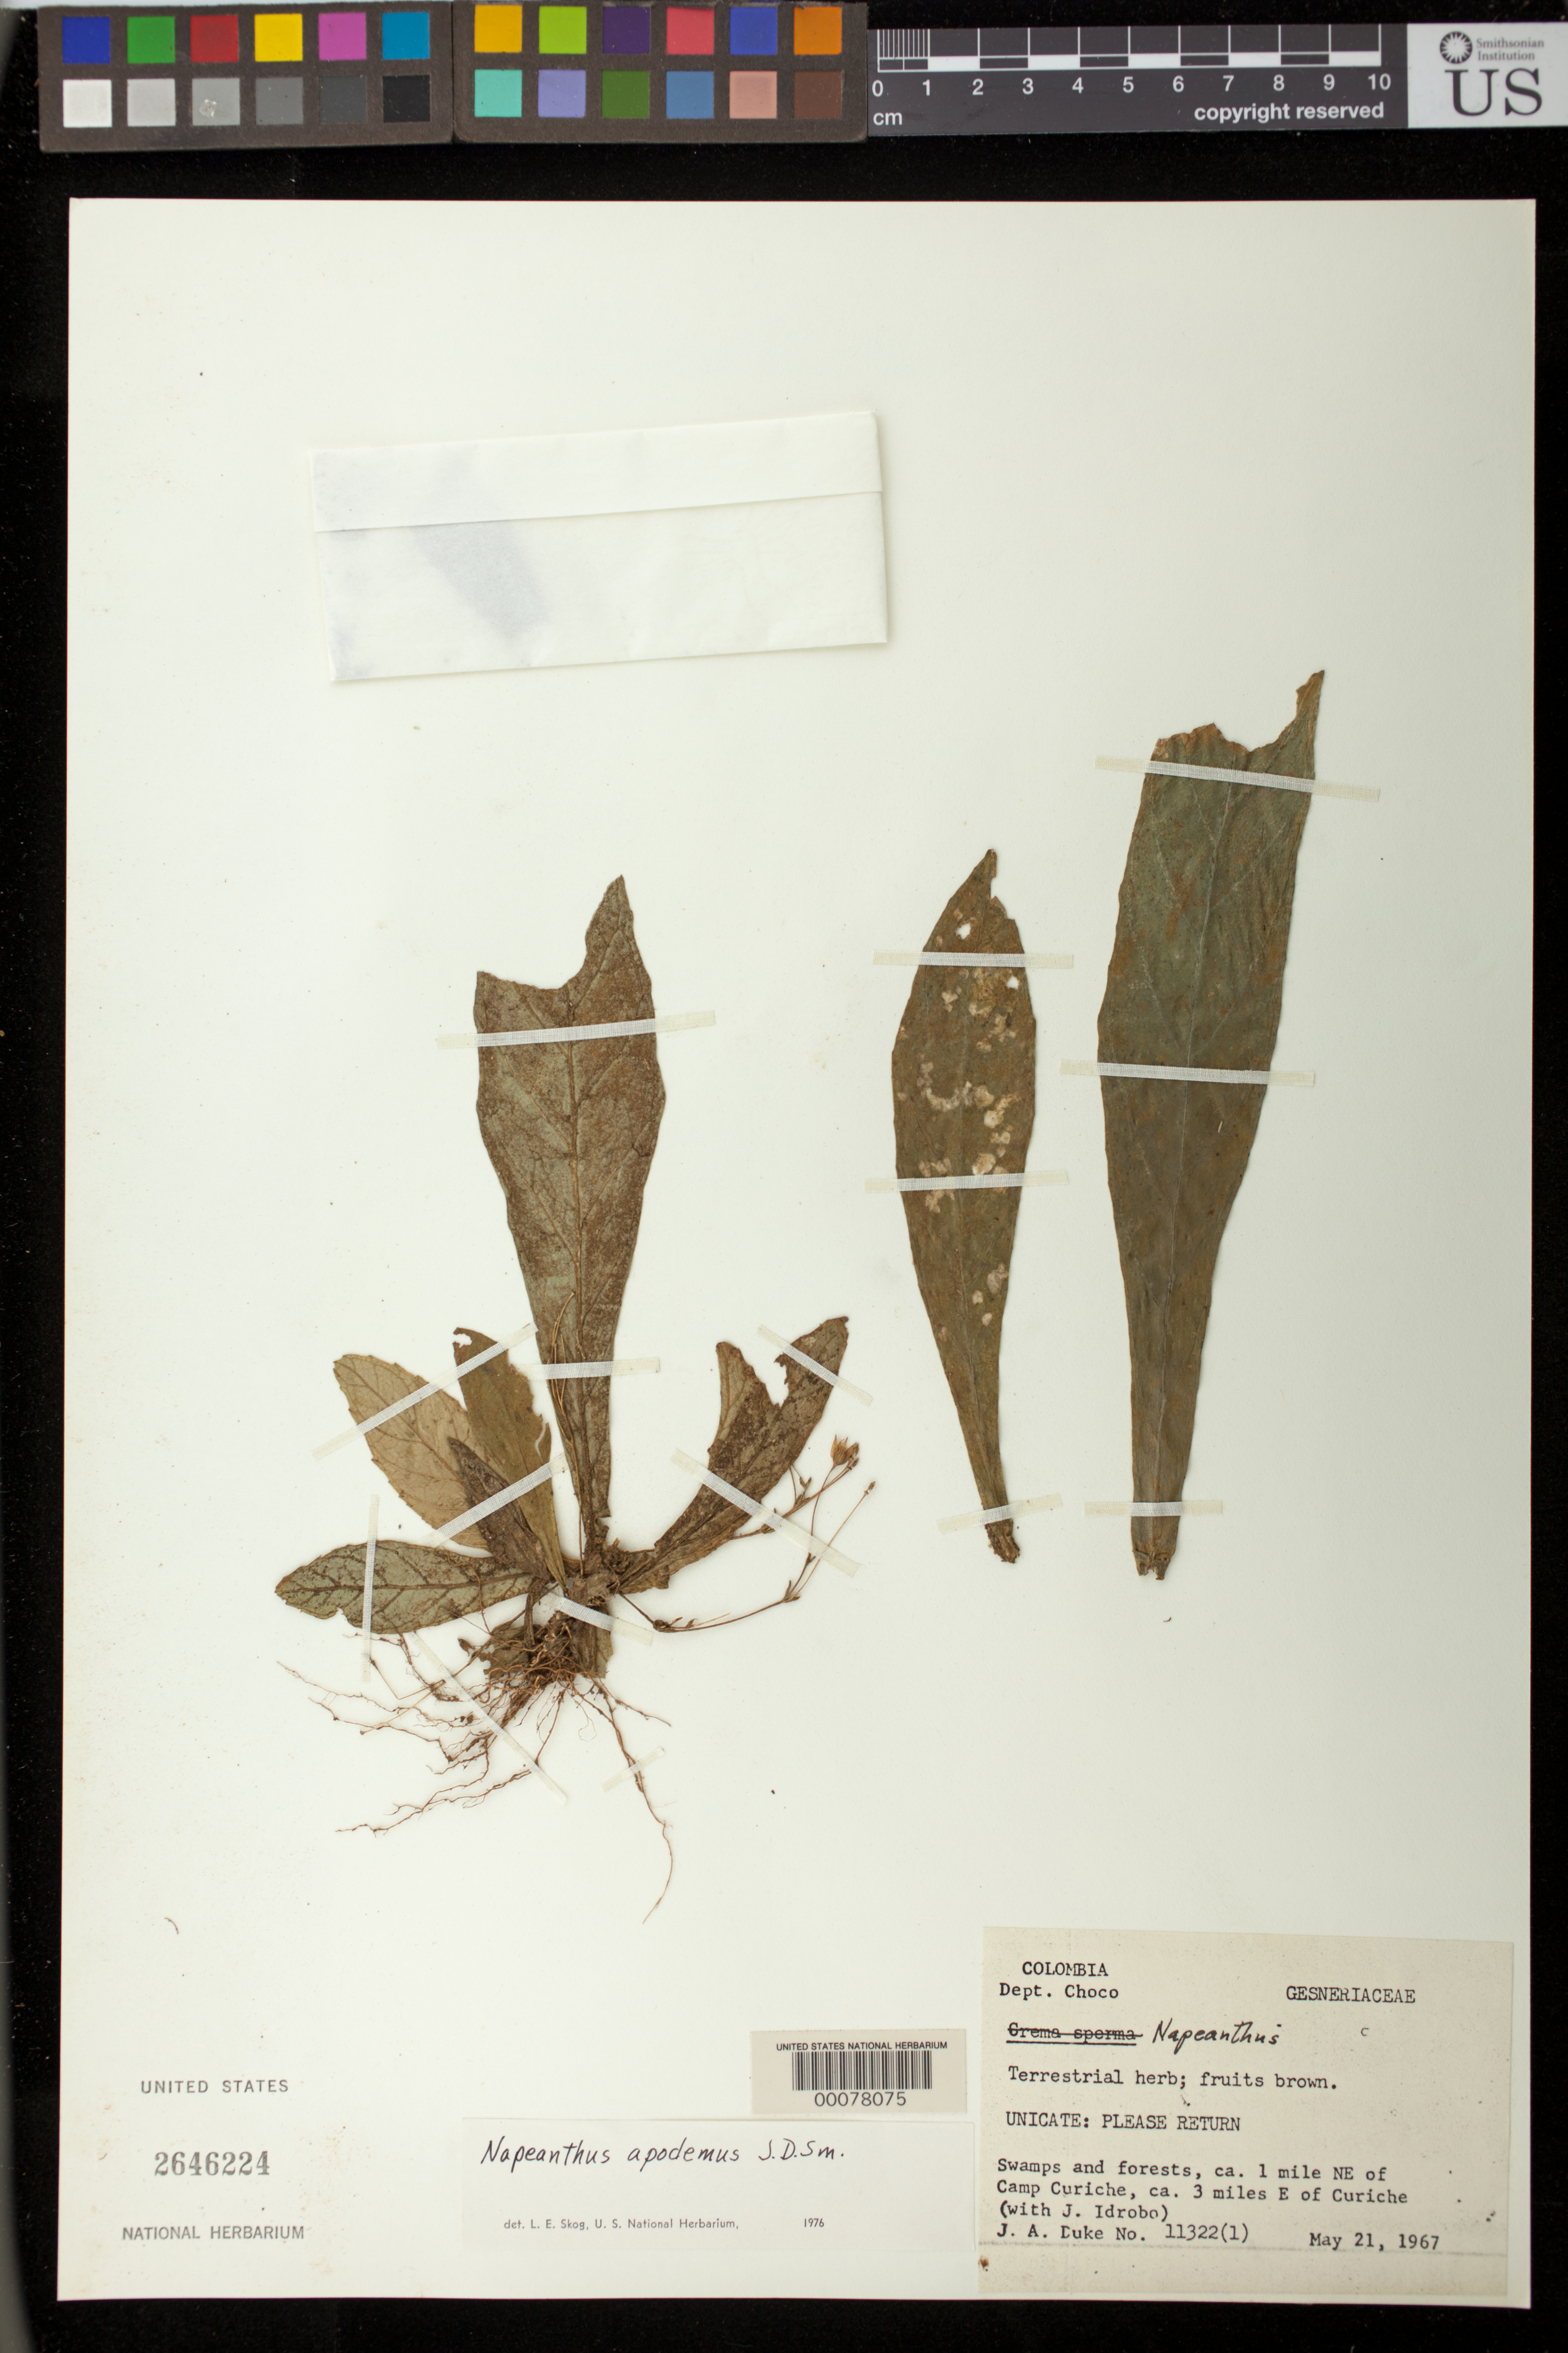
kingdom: Plantae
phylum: Tracheophyta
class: Magnoliopsida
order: Lamiales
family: Gesneriaceae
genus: Napeanthus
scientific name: Napeanthus apodemus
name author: Donn. Sm.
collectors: J. A. Duke & J. M. Idrobo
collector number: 11322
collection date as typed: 21 May 1967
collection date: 1967-05-21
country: Colombia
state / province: Chocó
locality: About I mile NE of camp Curiche, about 3 miles E of Curiche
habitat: Swamps and forests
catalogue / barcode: US 2646224